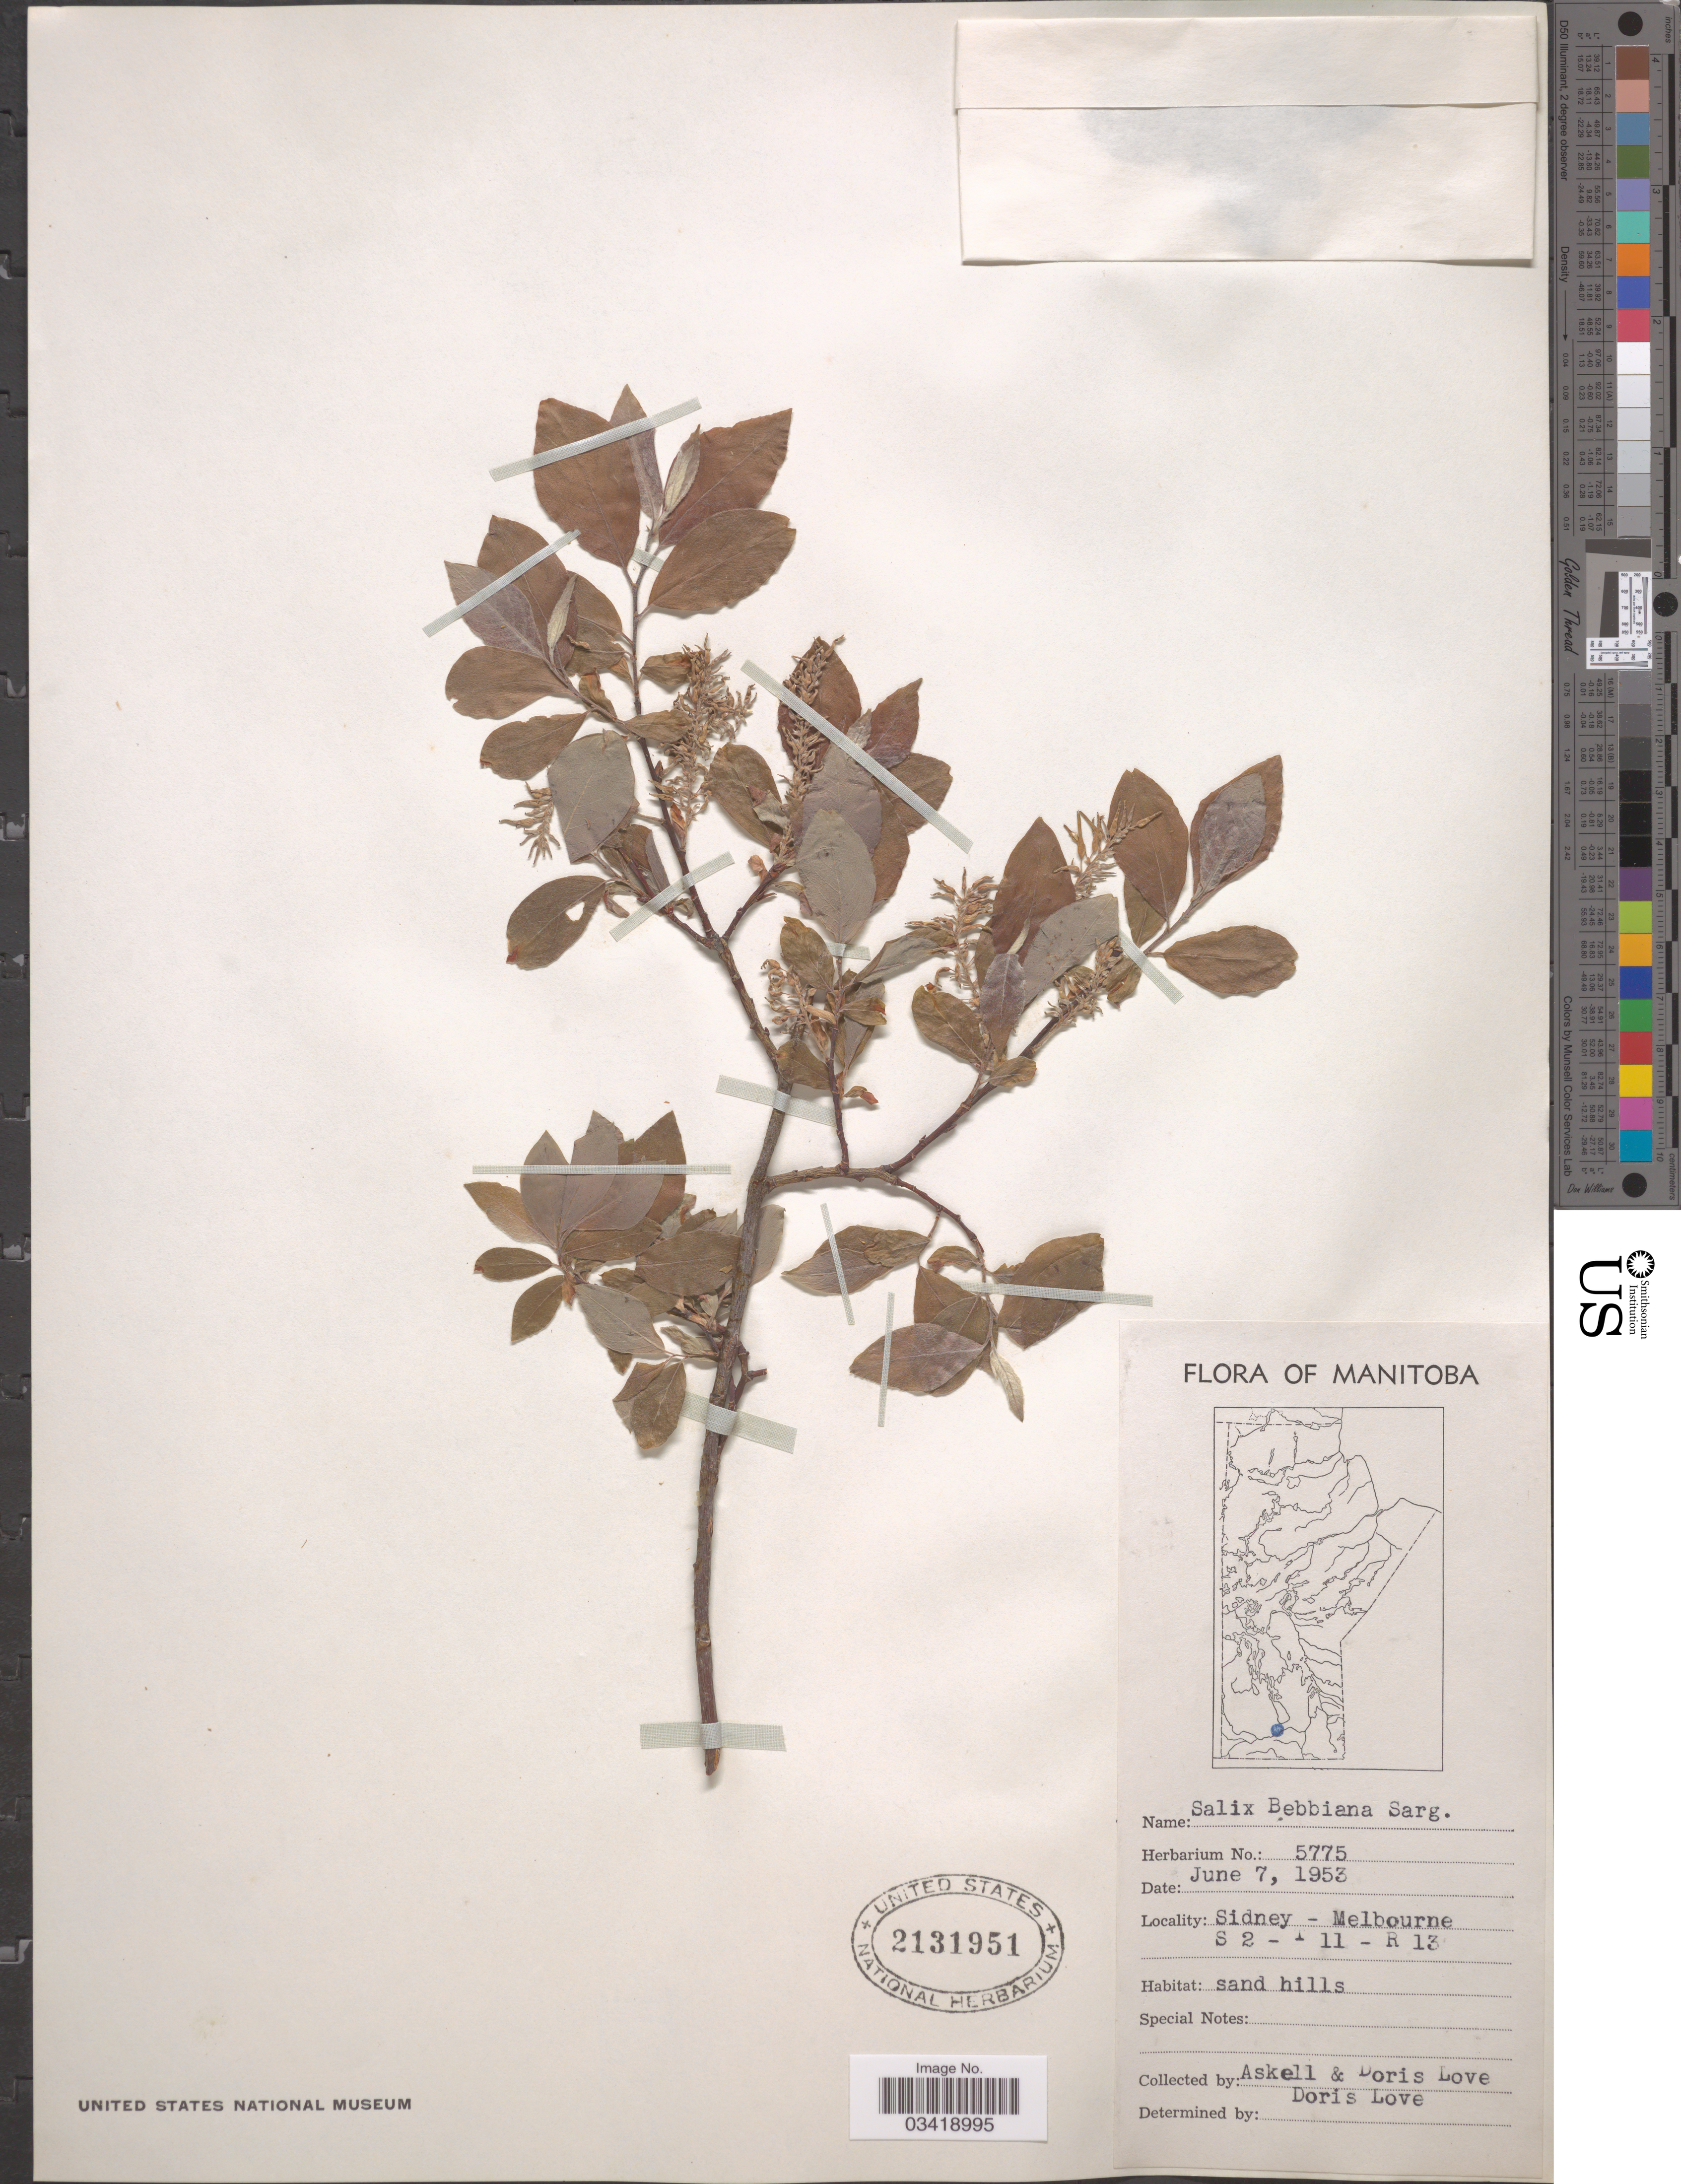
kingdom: Plantae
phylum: Tracheophyta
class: Magnoliopsida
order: Malpighiales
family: Salicaceae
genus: Salix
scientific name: Salix bebbiana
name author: Sarg.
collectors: Á. Löve & D. Löve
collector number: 5775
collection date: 1953-06-07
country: Canada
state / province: Manitoba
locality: Sidney - Melbourne. S2-T11-R13.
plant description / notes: No precise locality correction needed.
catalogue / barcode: US 2131951